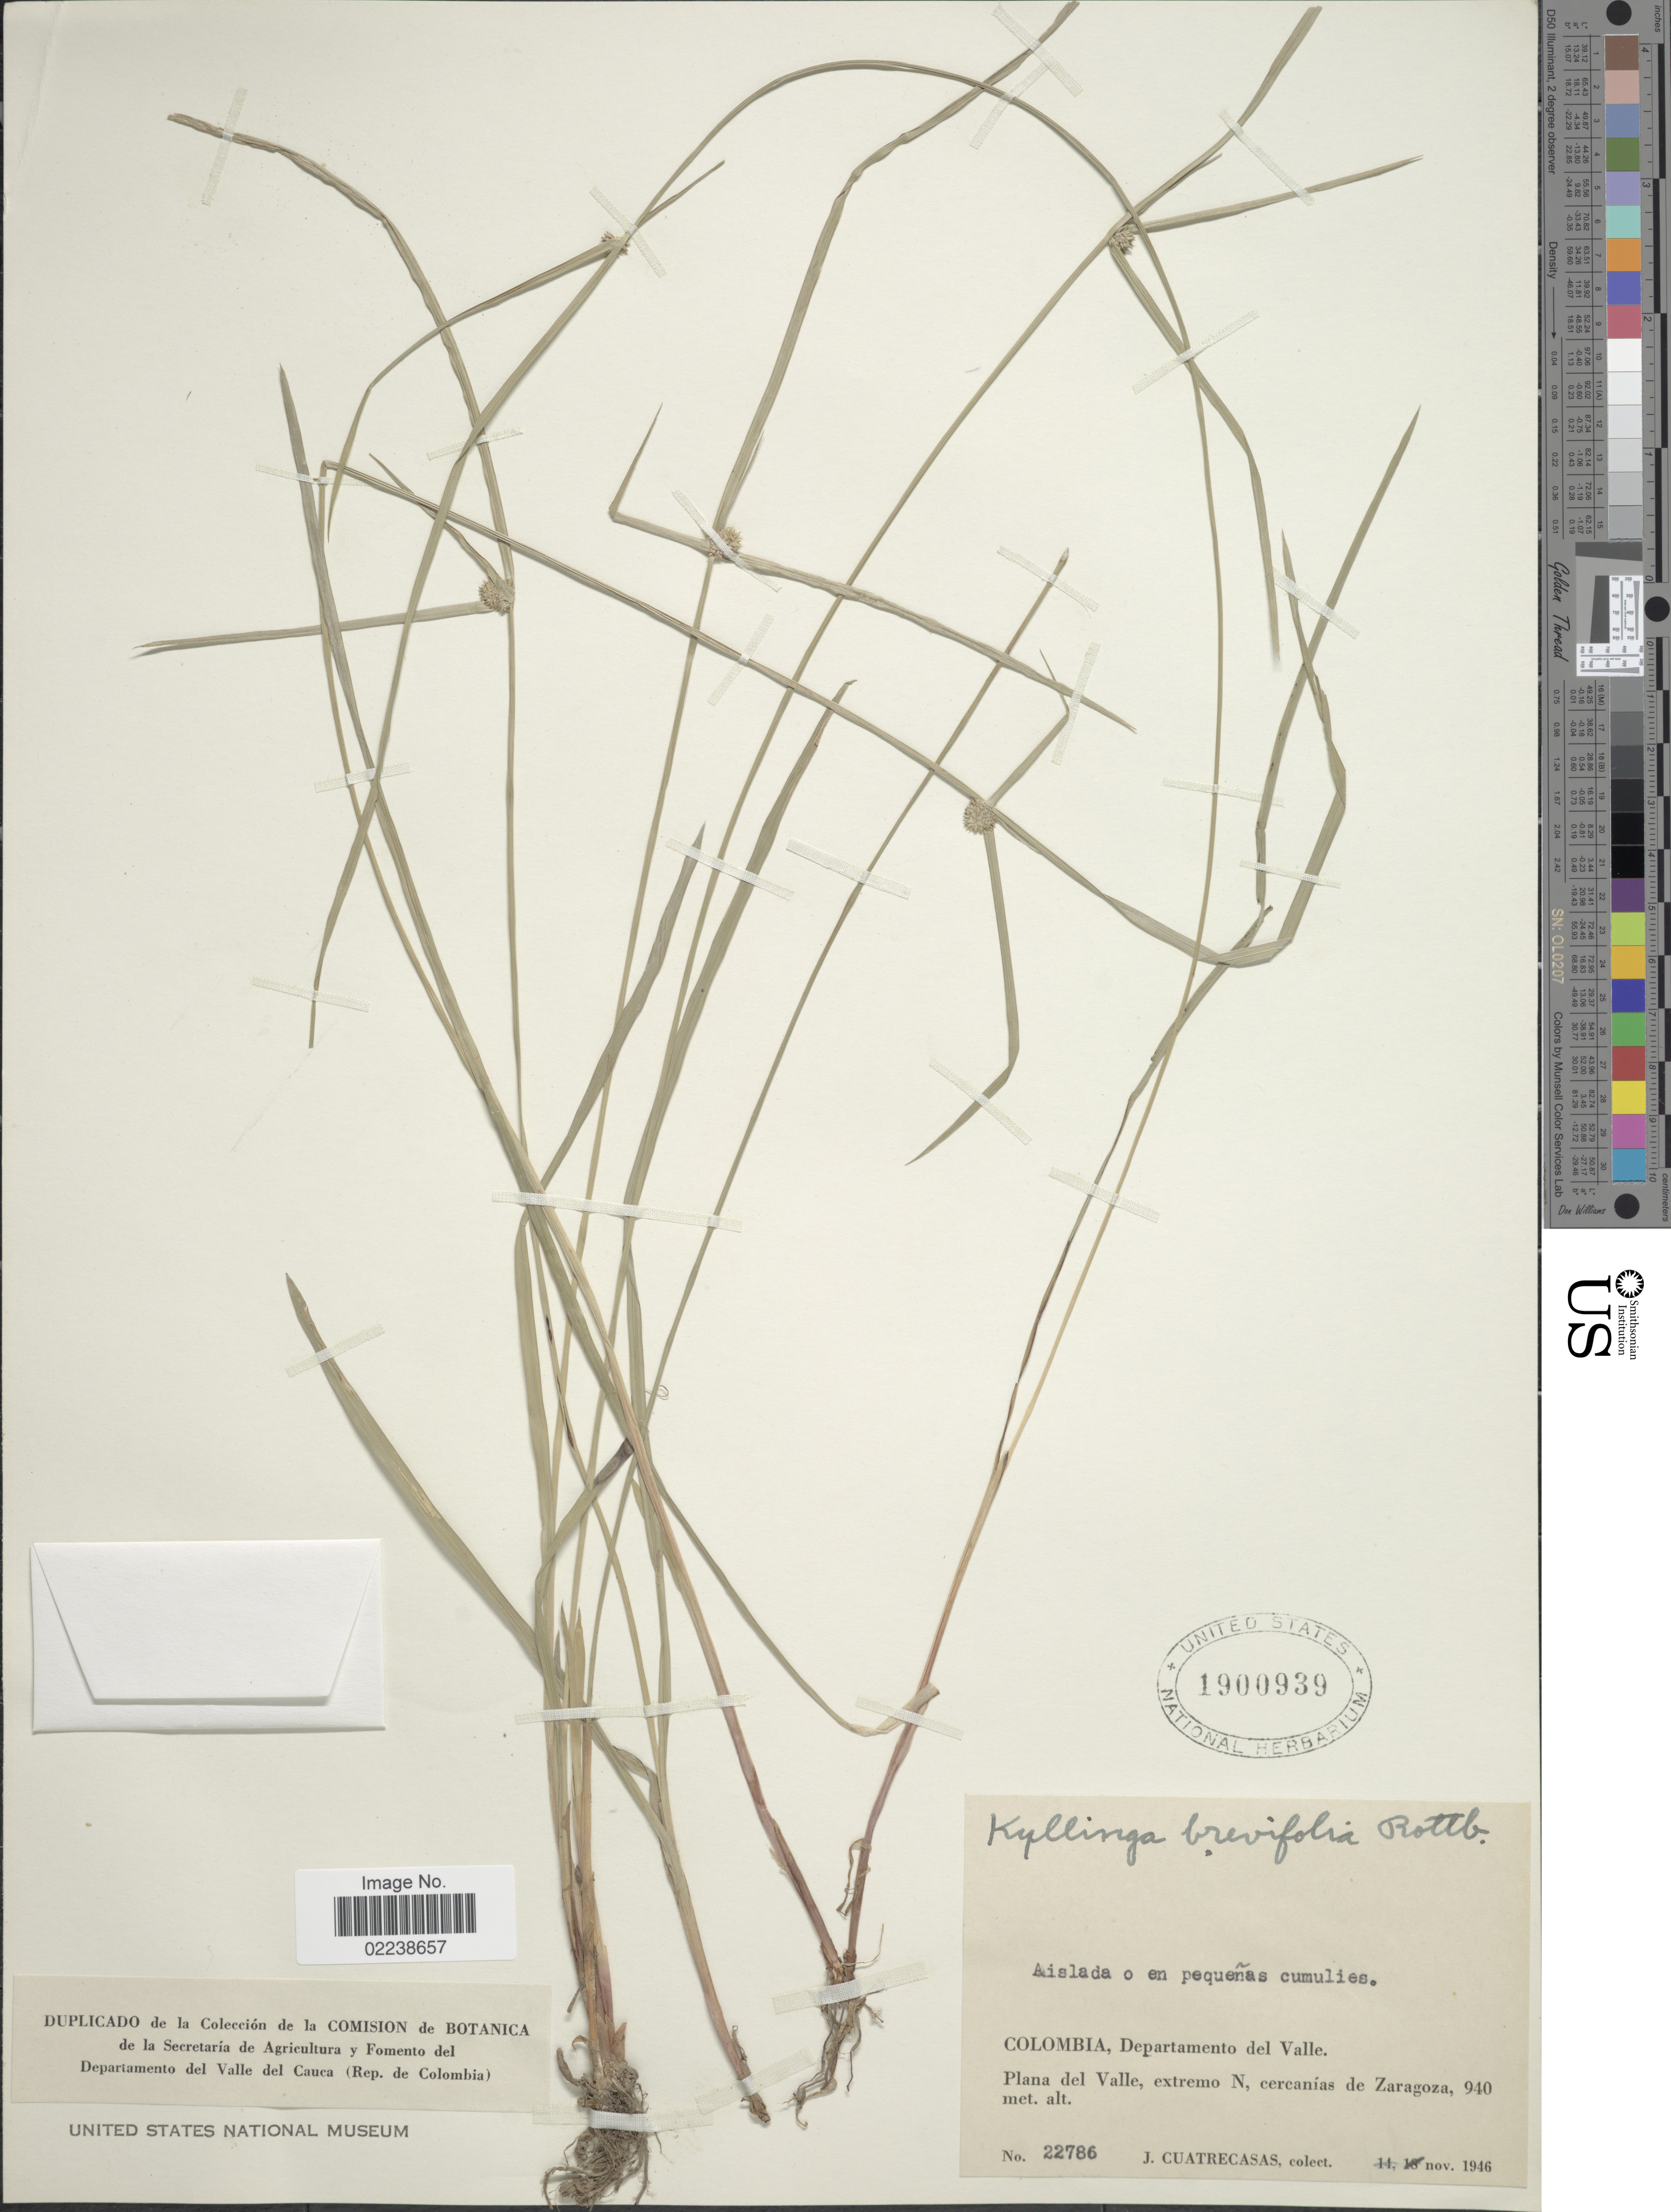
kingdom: Plantae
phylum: Tracheophyta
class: Liliopsida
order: Poales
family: Cyperaceae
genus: Cyperus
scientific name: Cyperus brevifolius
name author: (Rottb.) Hassk.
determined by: Strong, M. T., (US), Smithsonian Institution - National Museum of Natural History (UNITED STATES)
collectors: J. Cuatrecasas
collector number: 22786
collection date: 1946-11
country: Colombia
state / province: Valle del Cauca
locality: Plana del Valle, extremo N, cercanias de Zaragoza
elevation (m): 940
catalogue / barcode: US 1900939